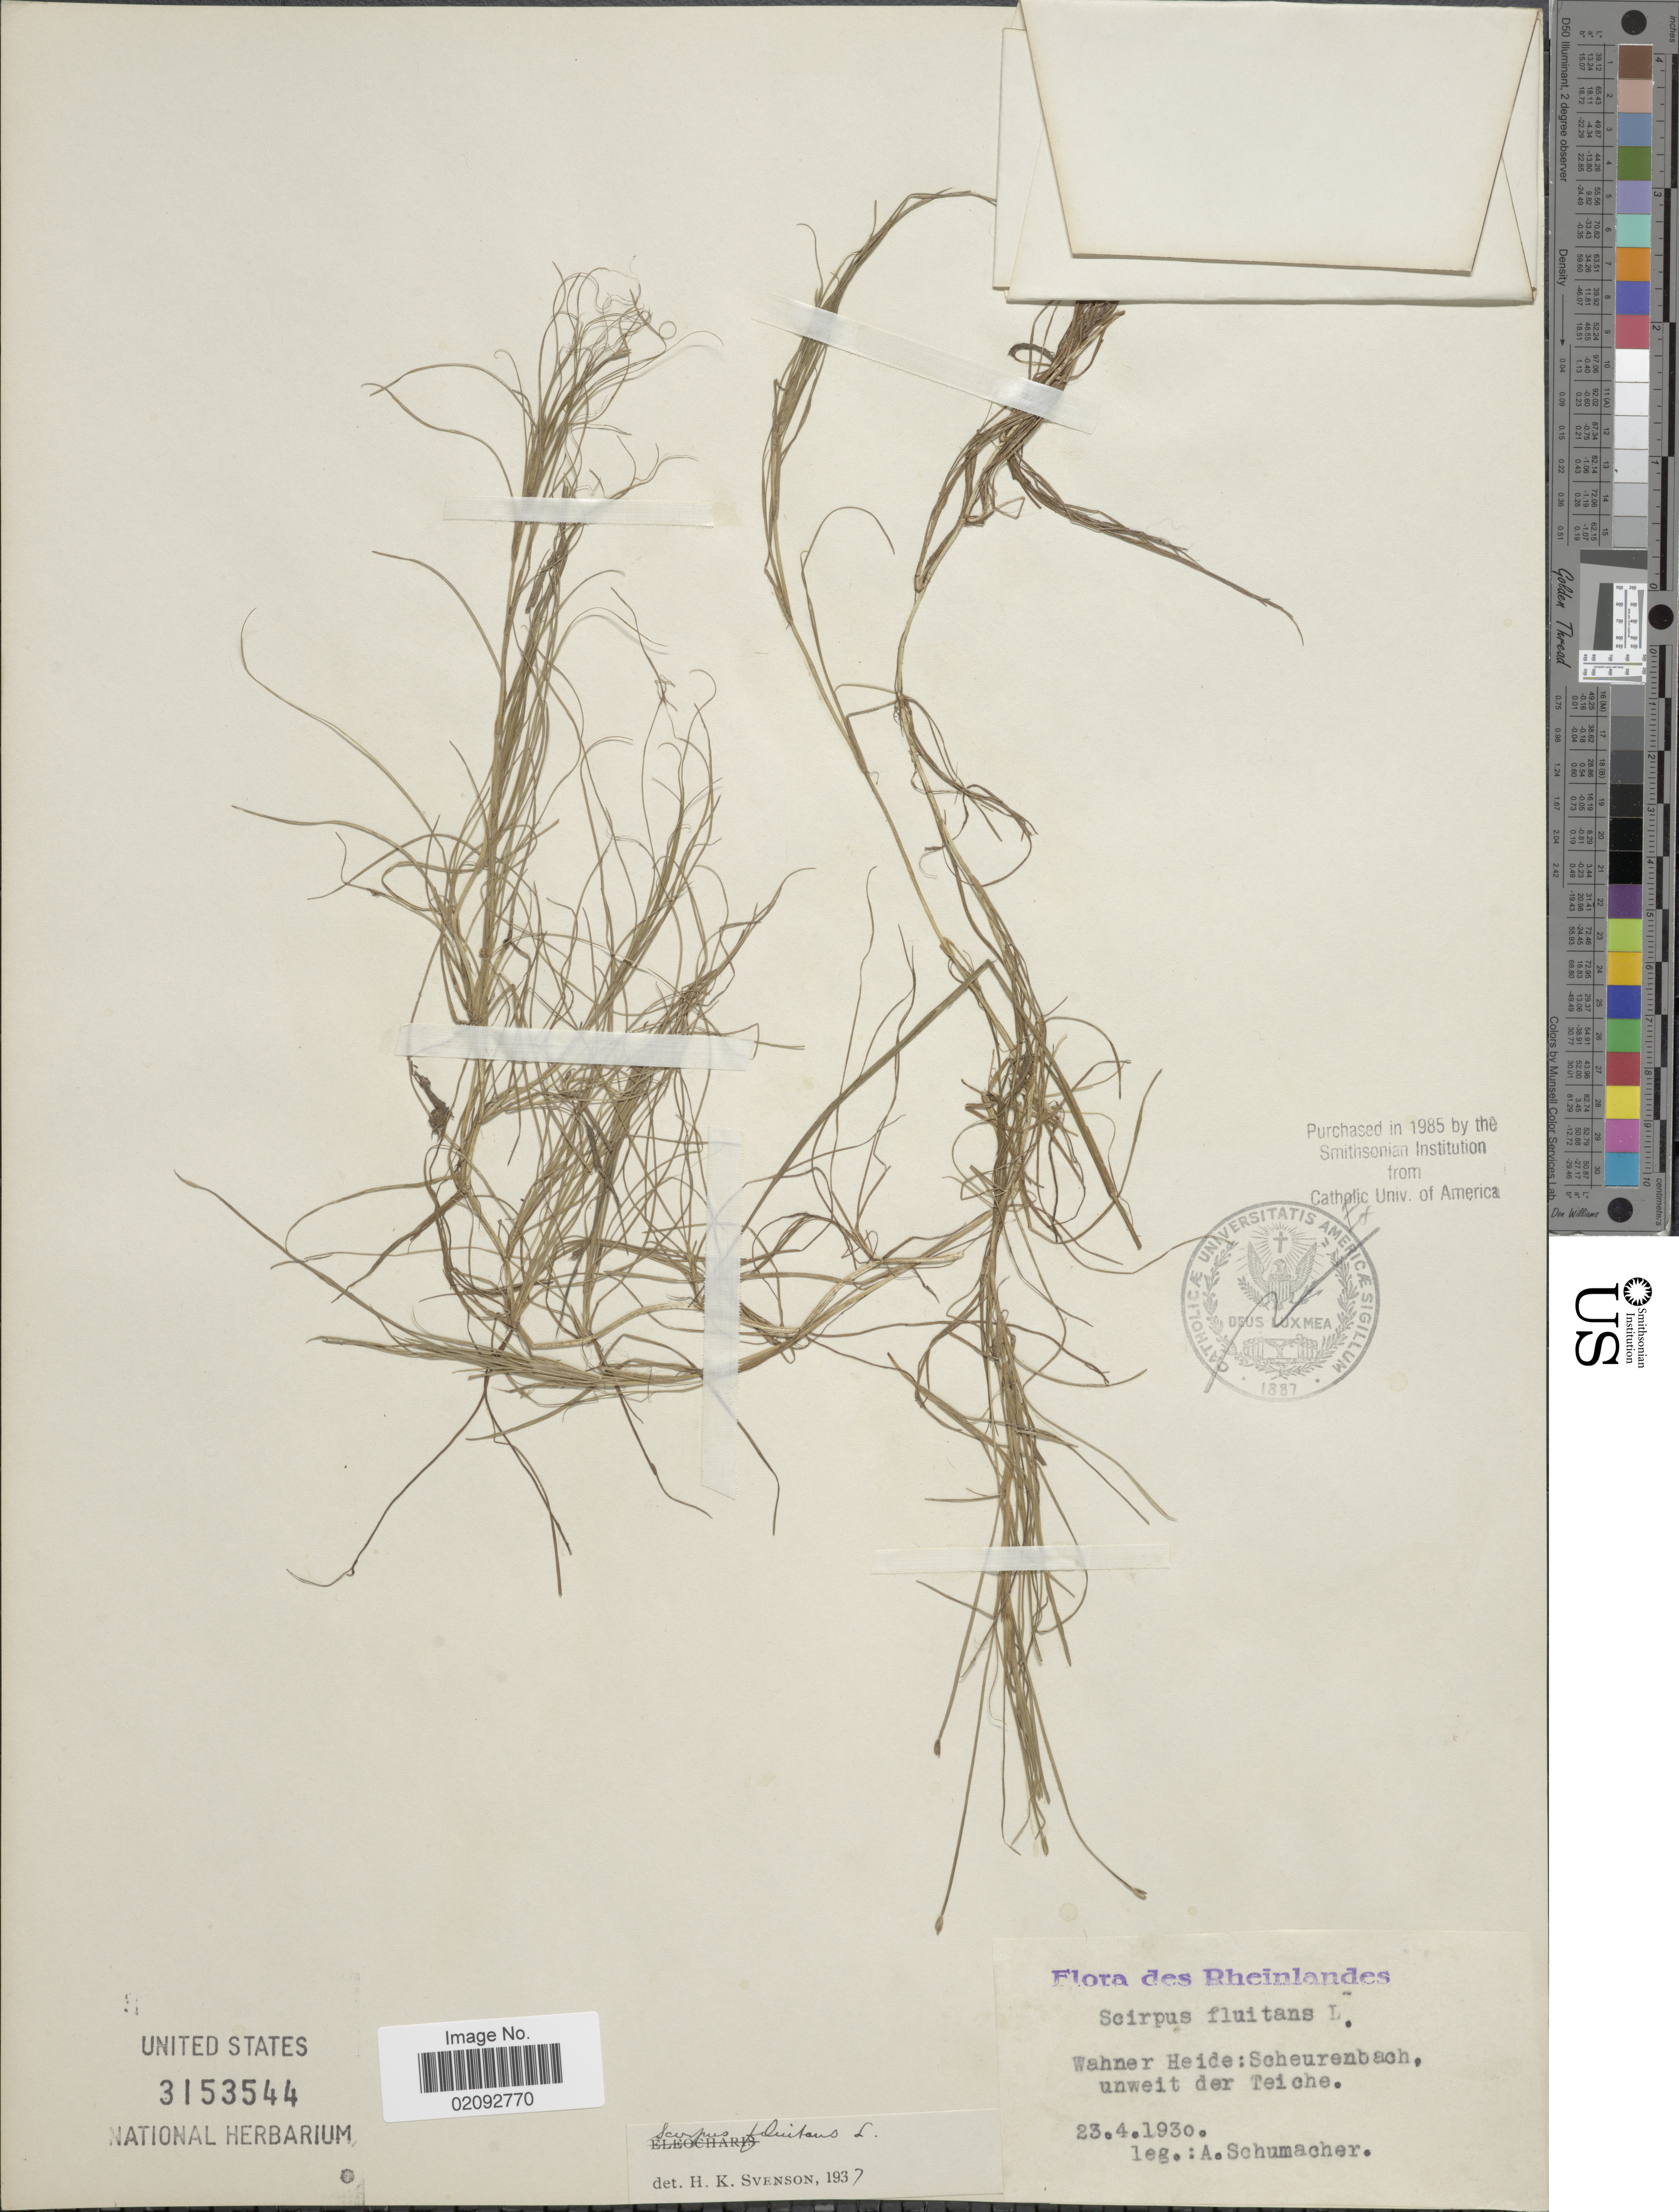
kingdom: Plantae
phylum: Tracheophyta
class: Liliopsida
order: Poales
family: Cyperaceae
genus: Isolepis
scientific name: Isolepis fluitans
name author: (L.) R. Br.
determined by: Strong, Mark T., (BOT), Smithsonian Institution - National Museum of Natural History (UNITED STATES)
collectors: A. Schumacher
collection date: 1930-04-23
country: Germany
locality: Rheinlandes, Wahner Heide: Scheurenbach, unweit der Teiche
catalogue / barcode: US 3153544